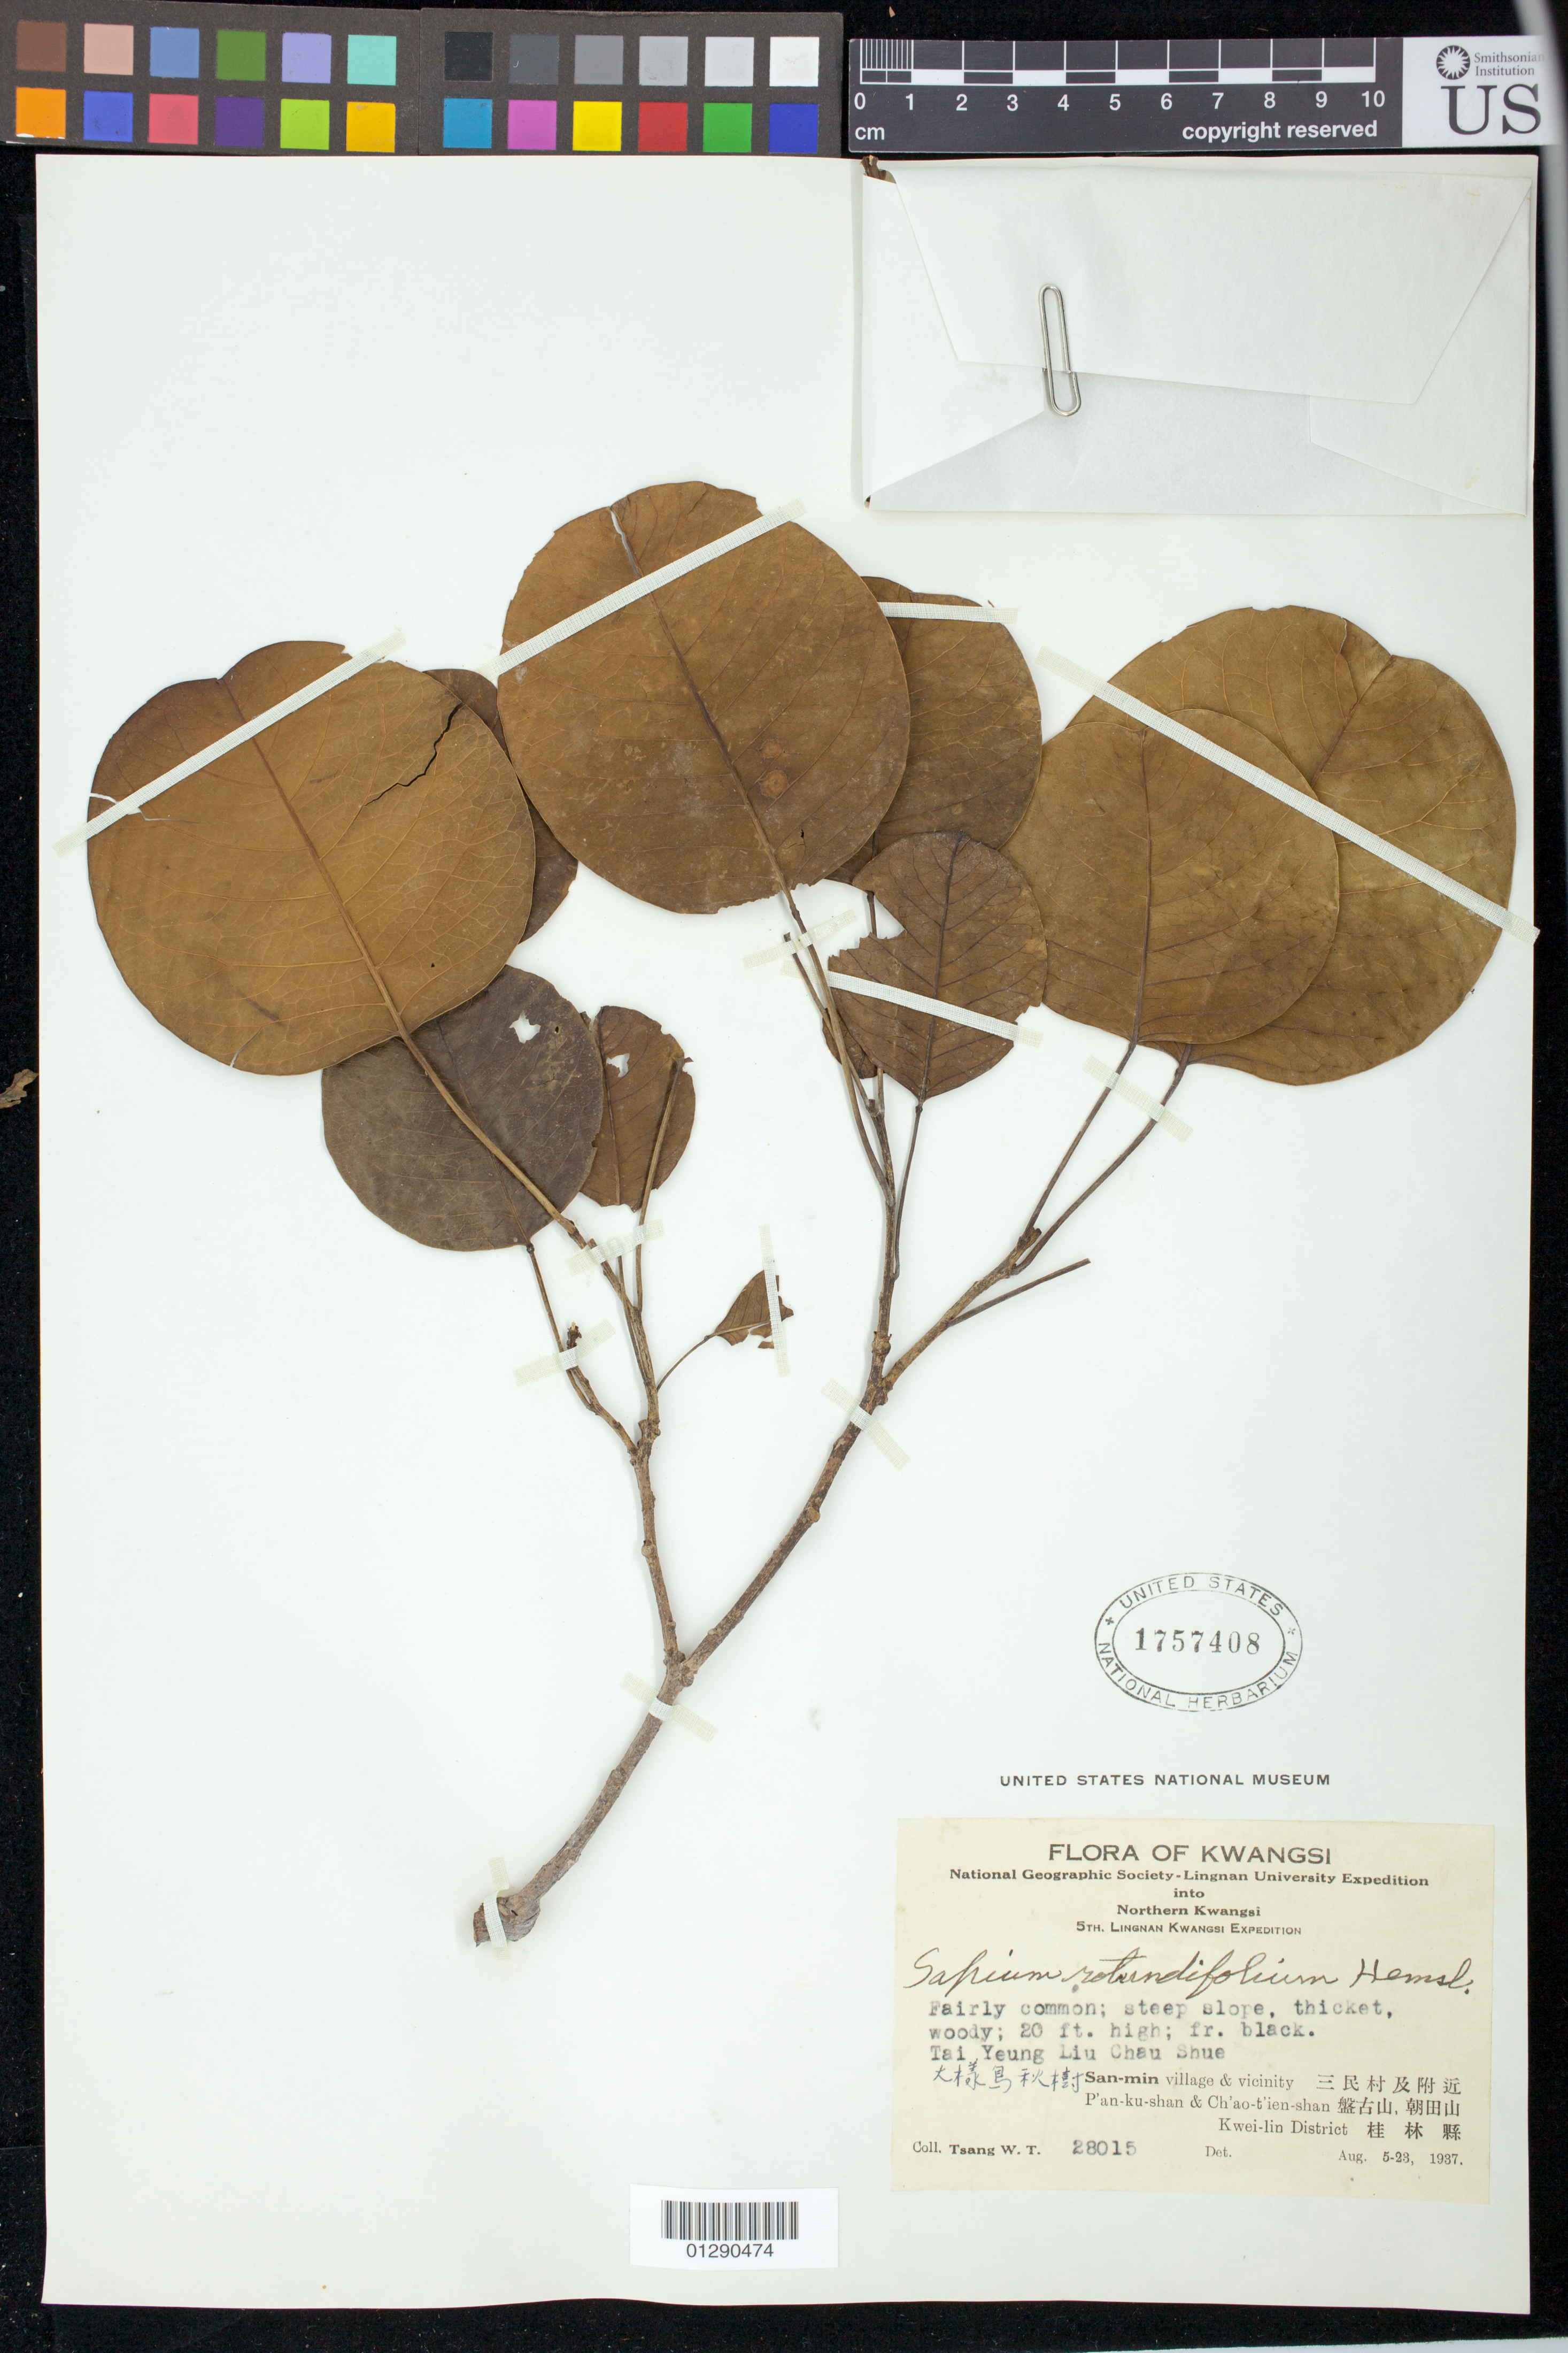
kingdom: Plantae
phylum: Tracheophyta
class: Magnoliopsida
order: Malpighiales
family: Euphorbiaceae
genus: Sapium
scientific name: Sapium rotundifolium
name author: Hemsl.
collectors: W. T. Tsang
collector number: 28015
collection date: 1937-08-05/1937-08-23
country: China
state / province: Guangxi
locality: San-min village & vicinity, Kwei-lin District [Guilin]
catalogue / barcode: US 175408